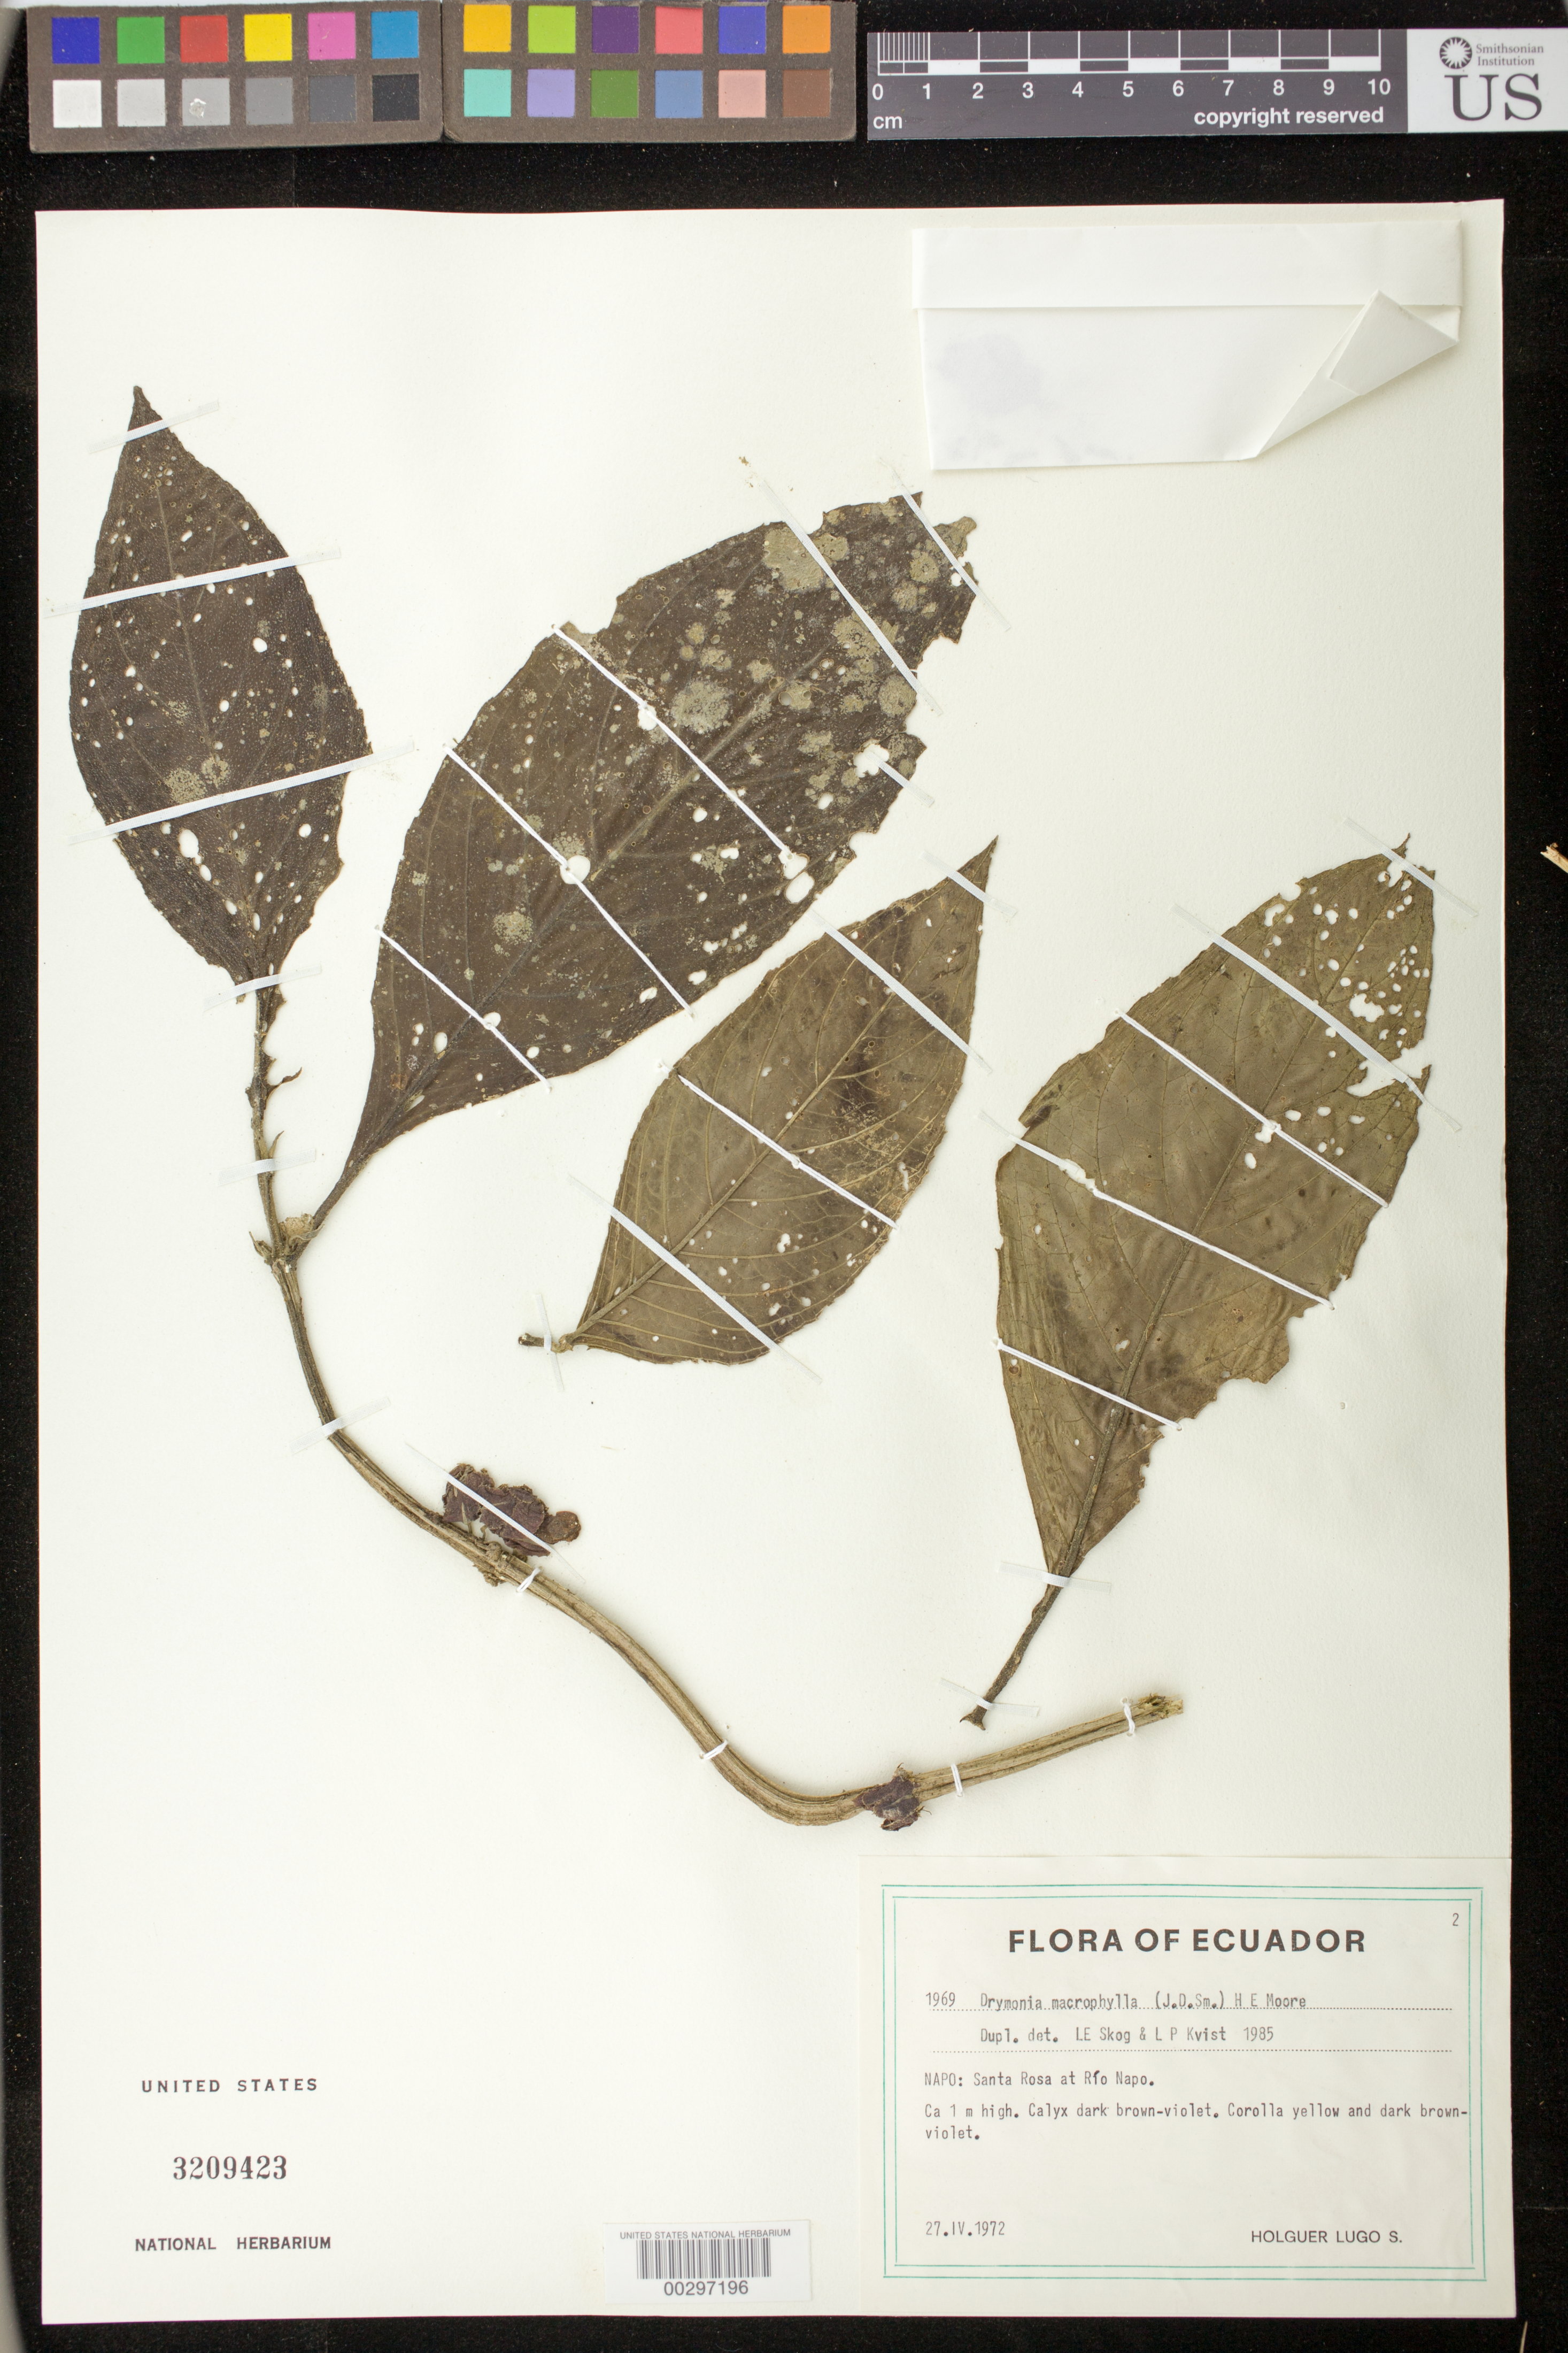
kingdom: Plantae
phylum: Tracheophyta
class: Magnoliopsida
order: Lamiales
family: Gesneriaceae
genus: Drymonia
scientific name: Drymonia macrophylla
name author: (Oerst.) H.E. Moore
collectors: H. Lugo S.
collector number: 1969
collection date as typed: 27 Apr 1972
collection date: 1972-04-27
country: Ecuador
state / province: Napo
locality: Santa Rosa at Río Napo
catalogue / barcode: US 3209423